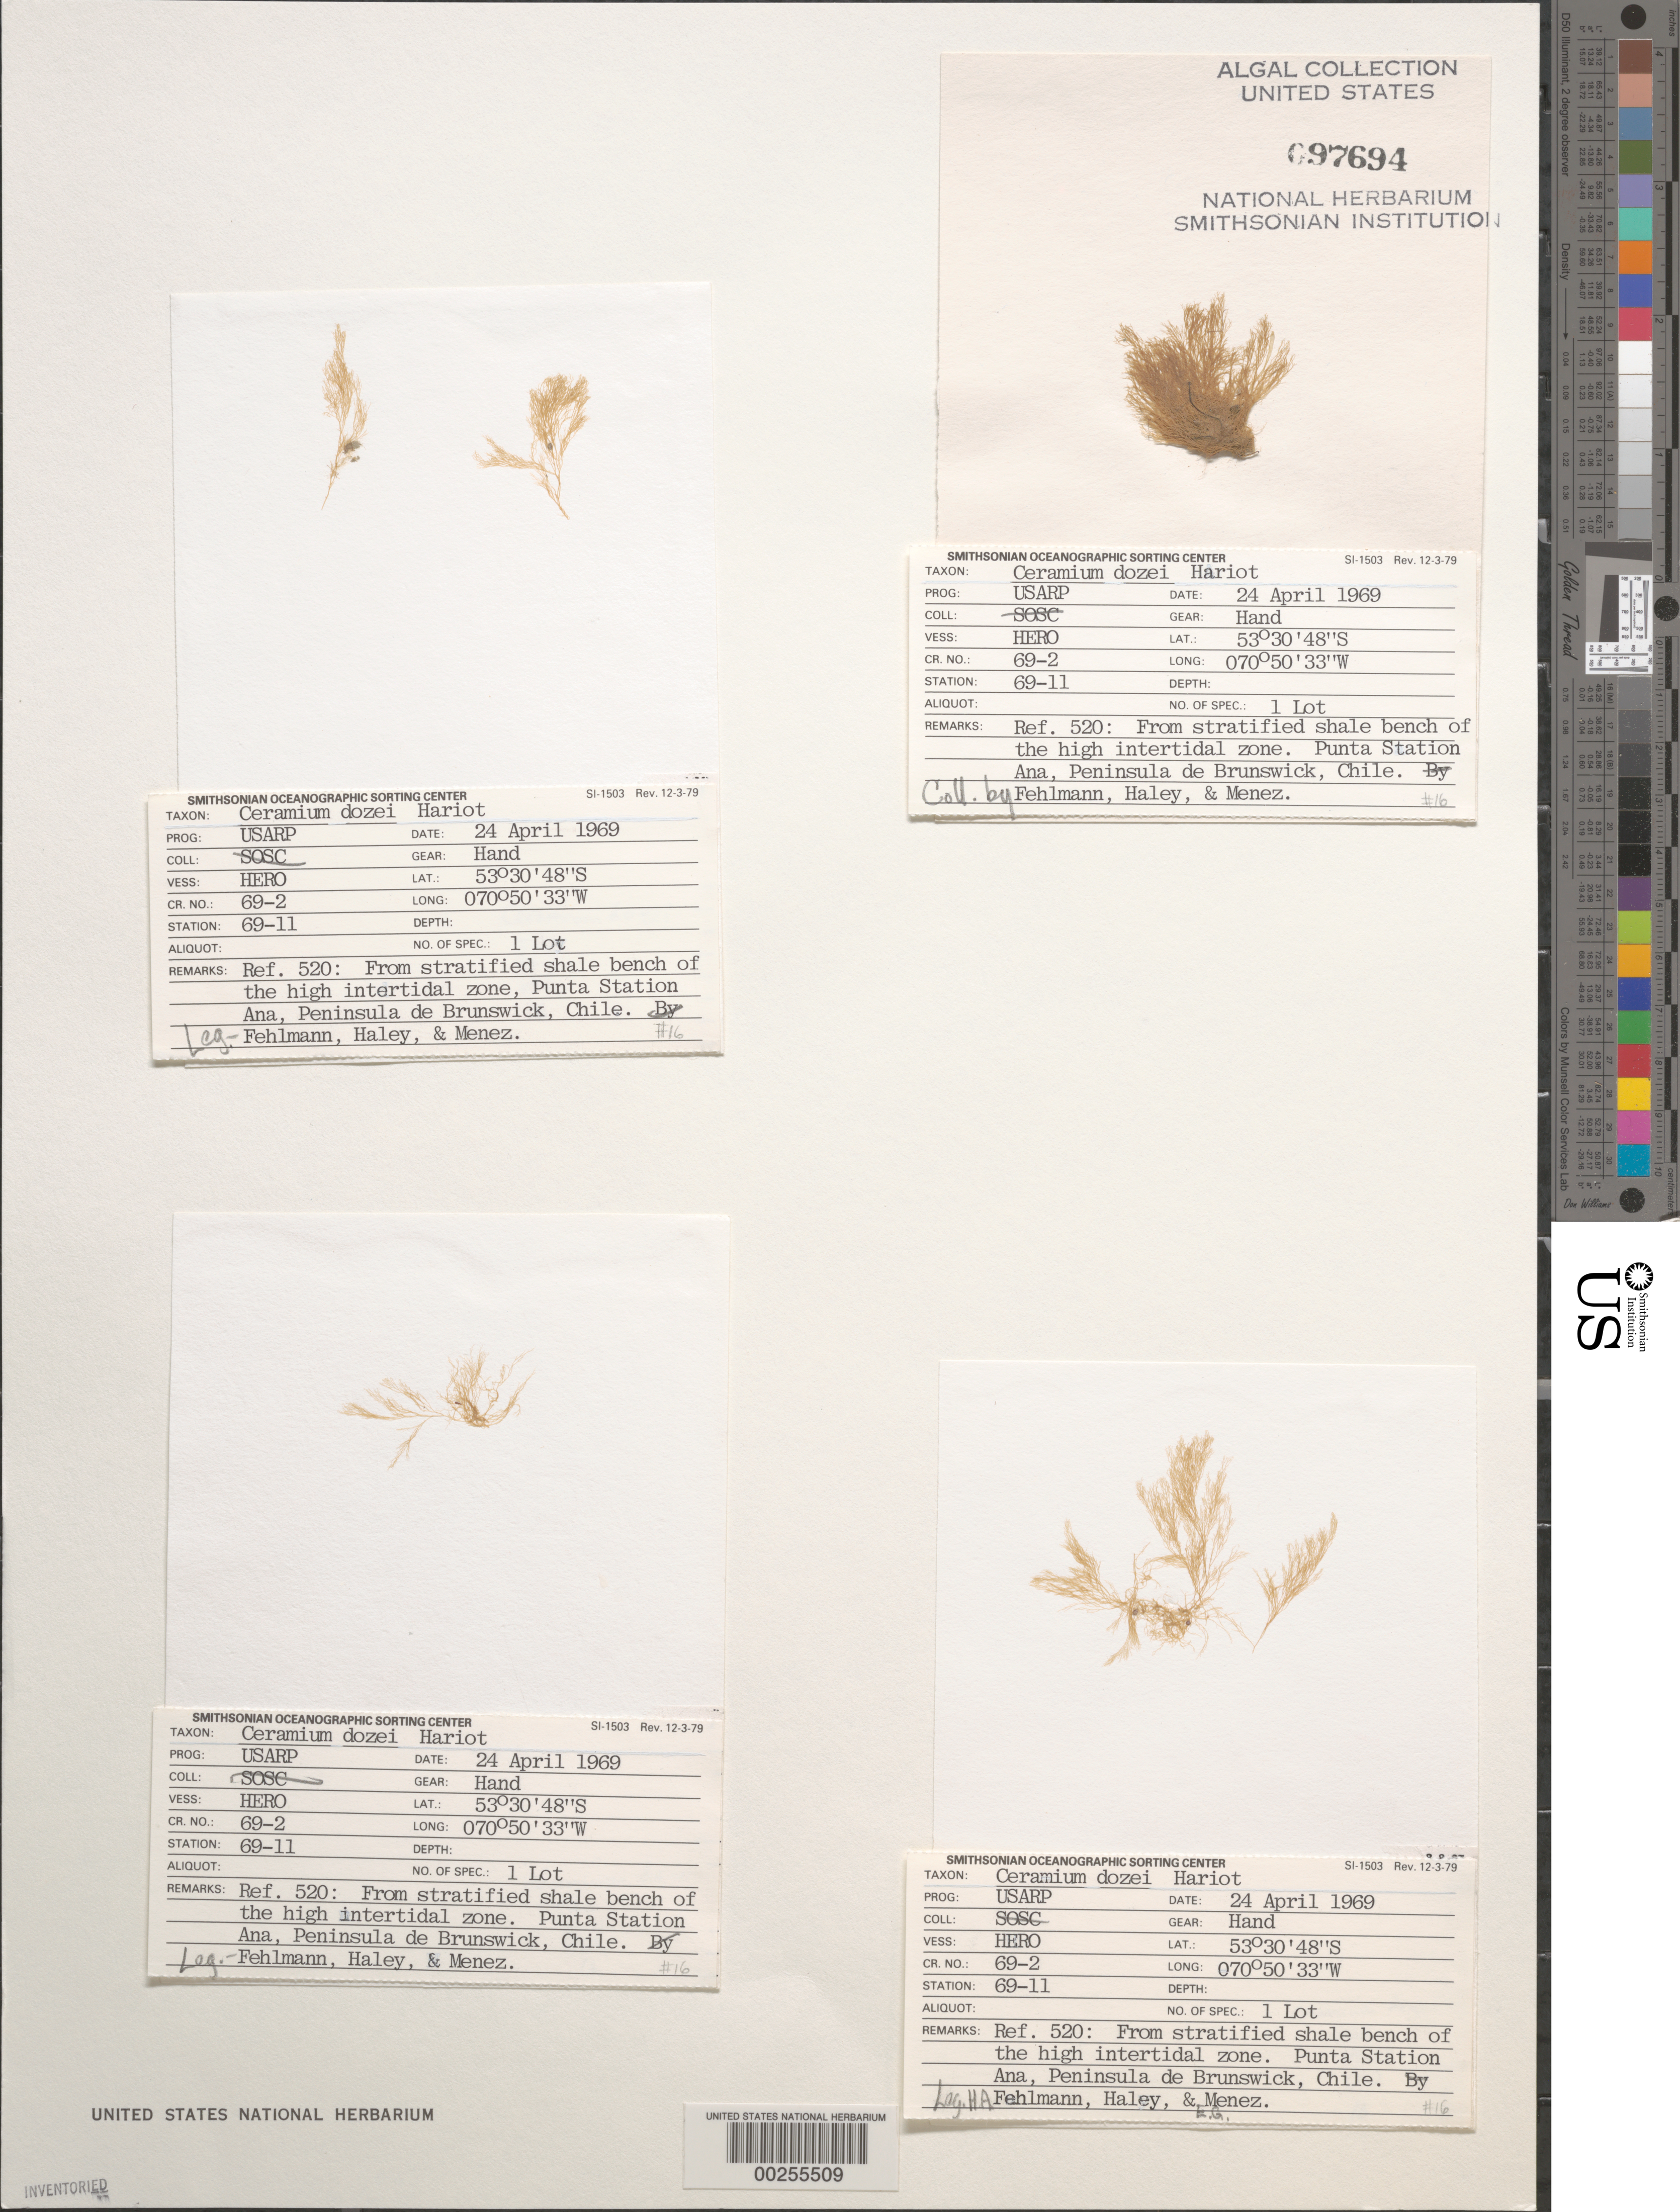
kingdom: Plantae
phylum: Rhodophyta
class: Florideophyceae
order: Ceramiales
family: Ceramiaceae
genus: Ceramium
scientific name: Ceramium dozei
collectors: H. Fehlmann, -. Haley & Meñez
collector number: Station 69-11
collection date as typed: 24 Apr 1969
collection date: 1969-04-24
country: Chile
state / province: Magallanes y de la Antártica Chilena (XII)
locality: Peninsula de brunswick, punta station ana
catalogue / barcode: US 97694